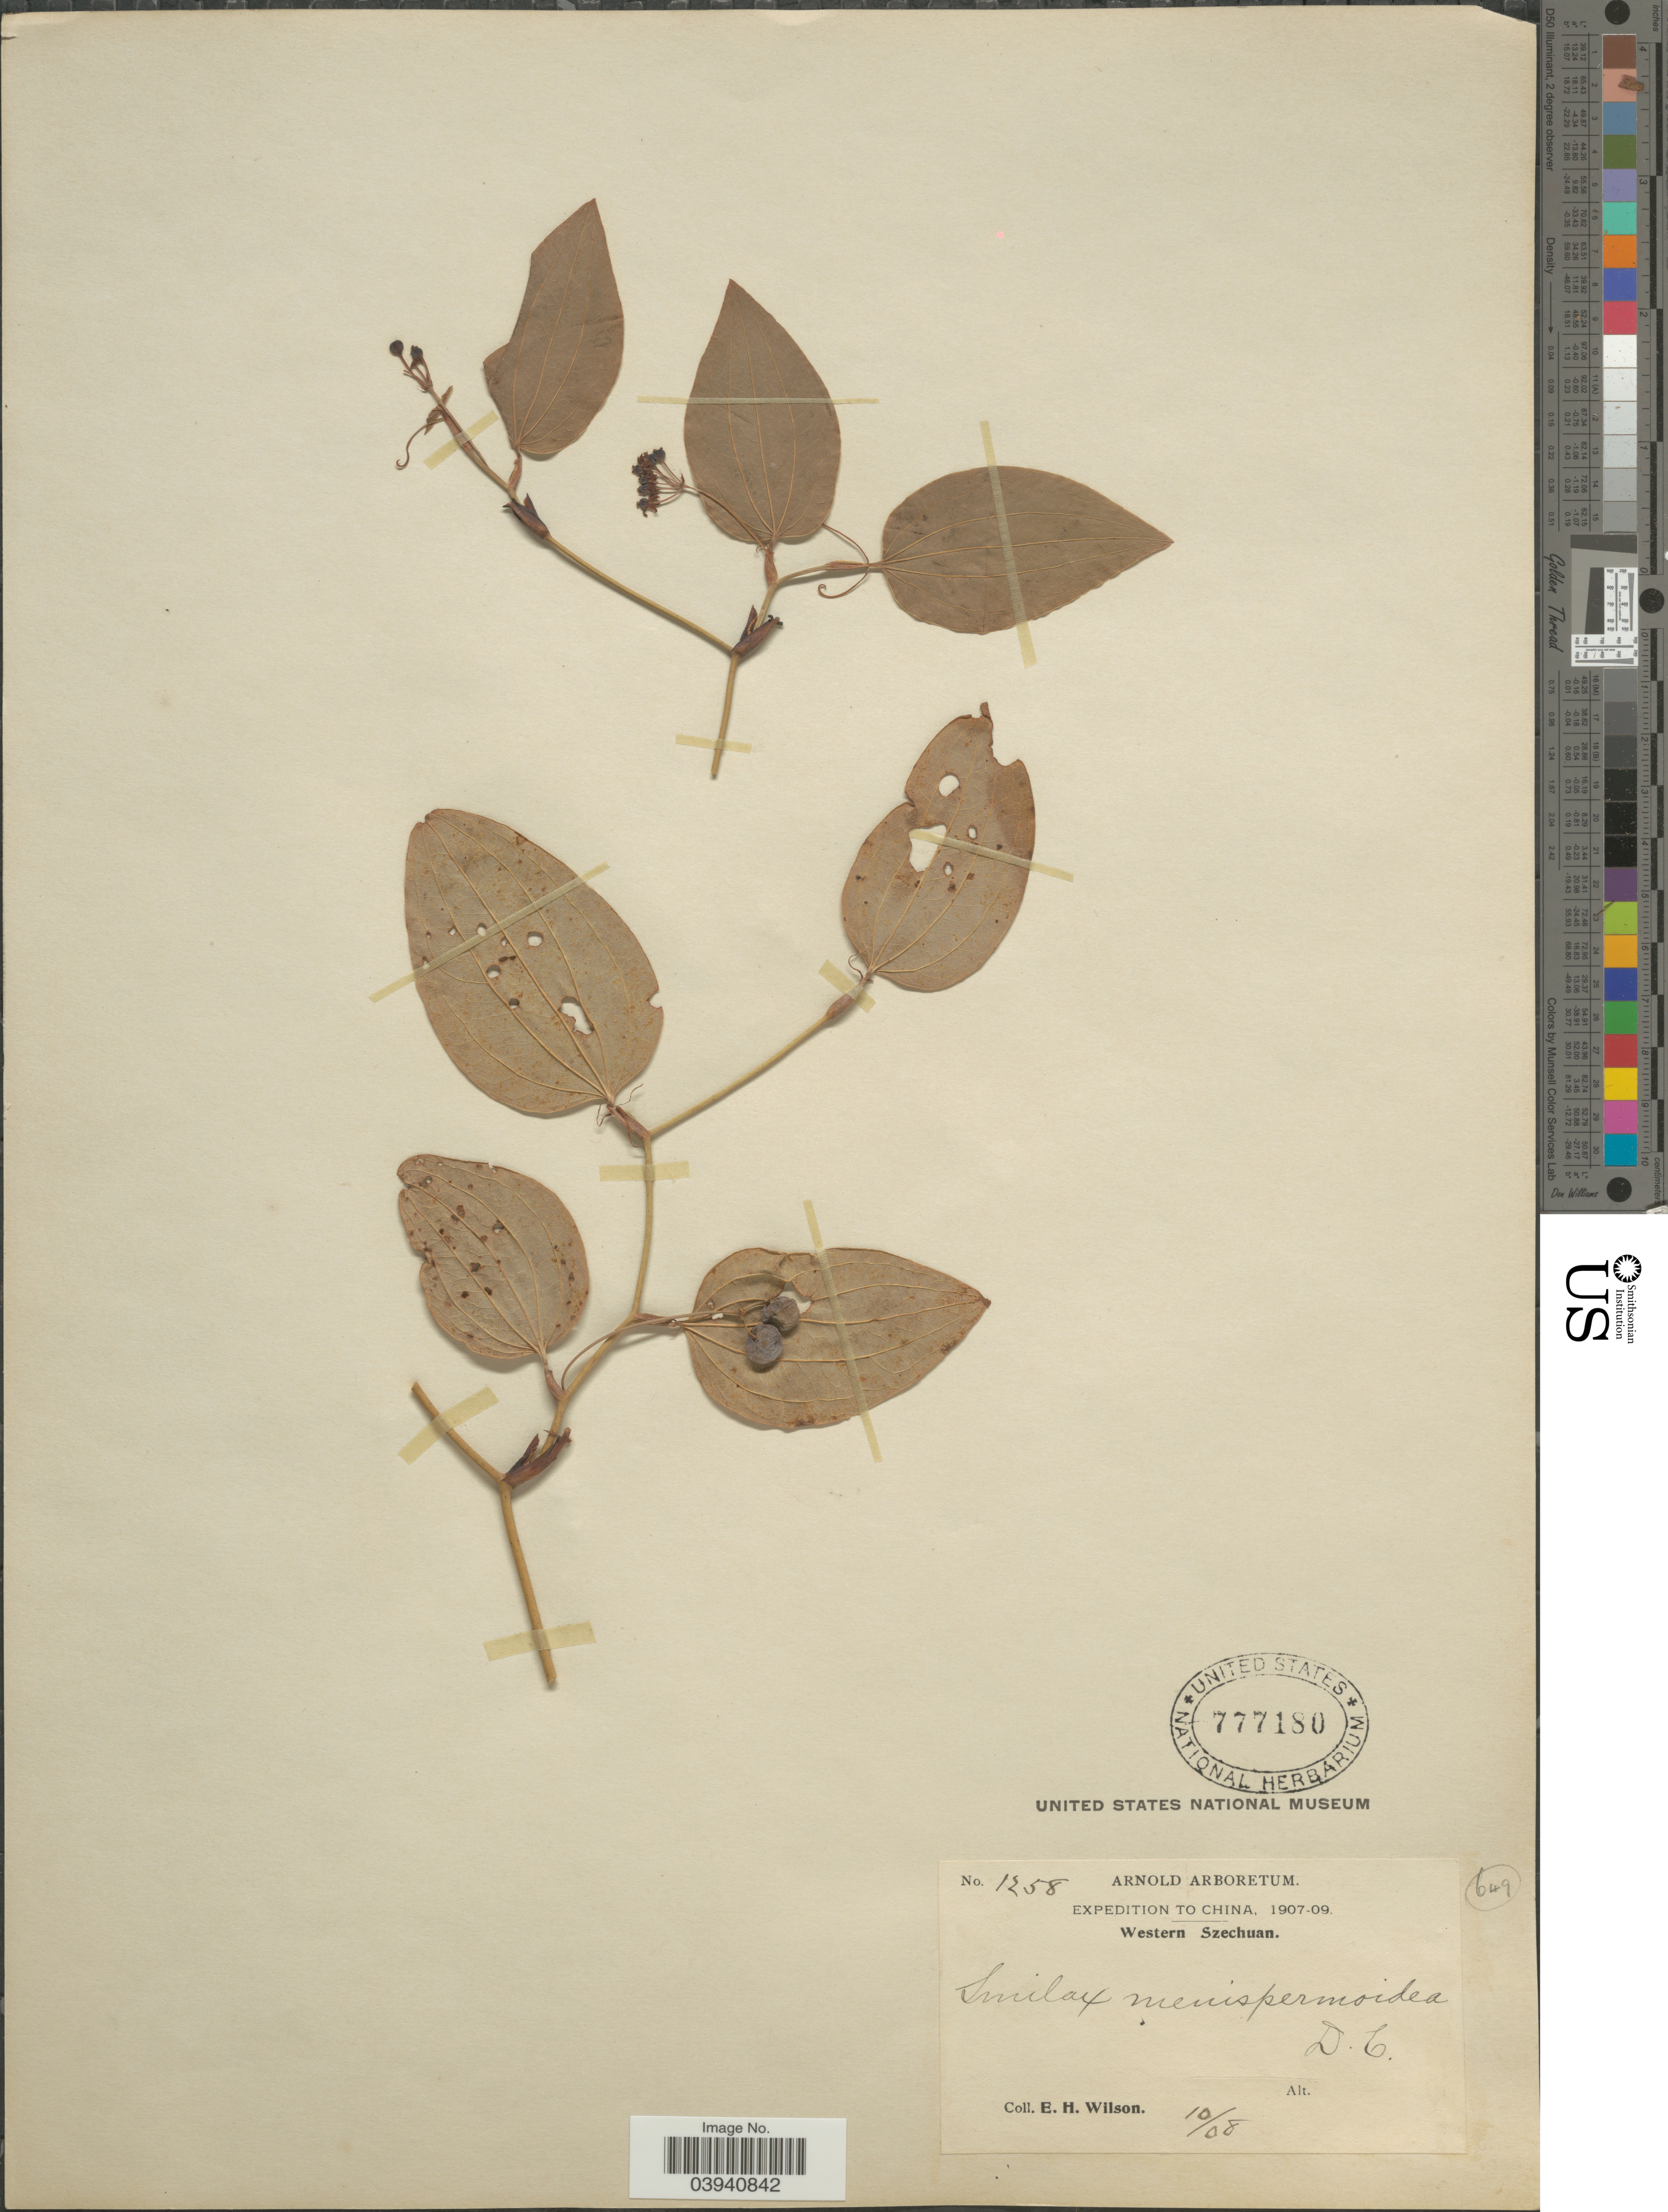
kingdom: Plantae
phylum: Tracheophyta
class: Liliopsida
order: Liliales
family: Smilacaceae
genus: Smilax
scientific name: Smilax menispermoidea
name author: A. DC.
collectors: E. Wilson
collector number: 1258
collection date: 1908-10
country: China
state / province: Sichuan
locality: Western Szechuan.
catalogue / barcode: US 777180